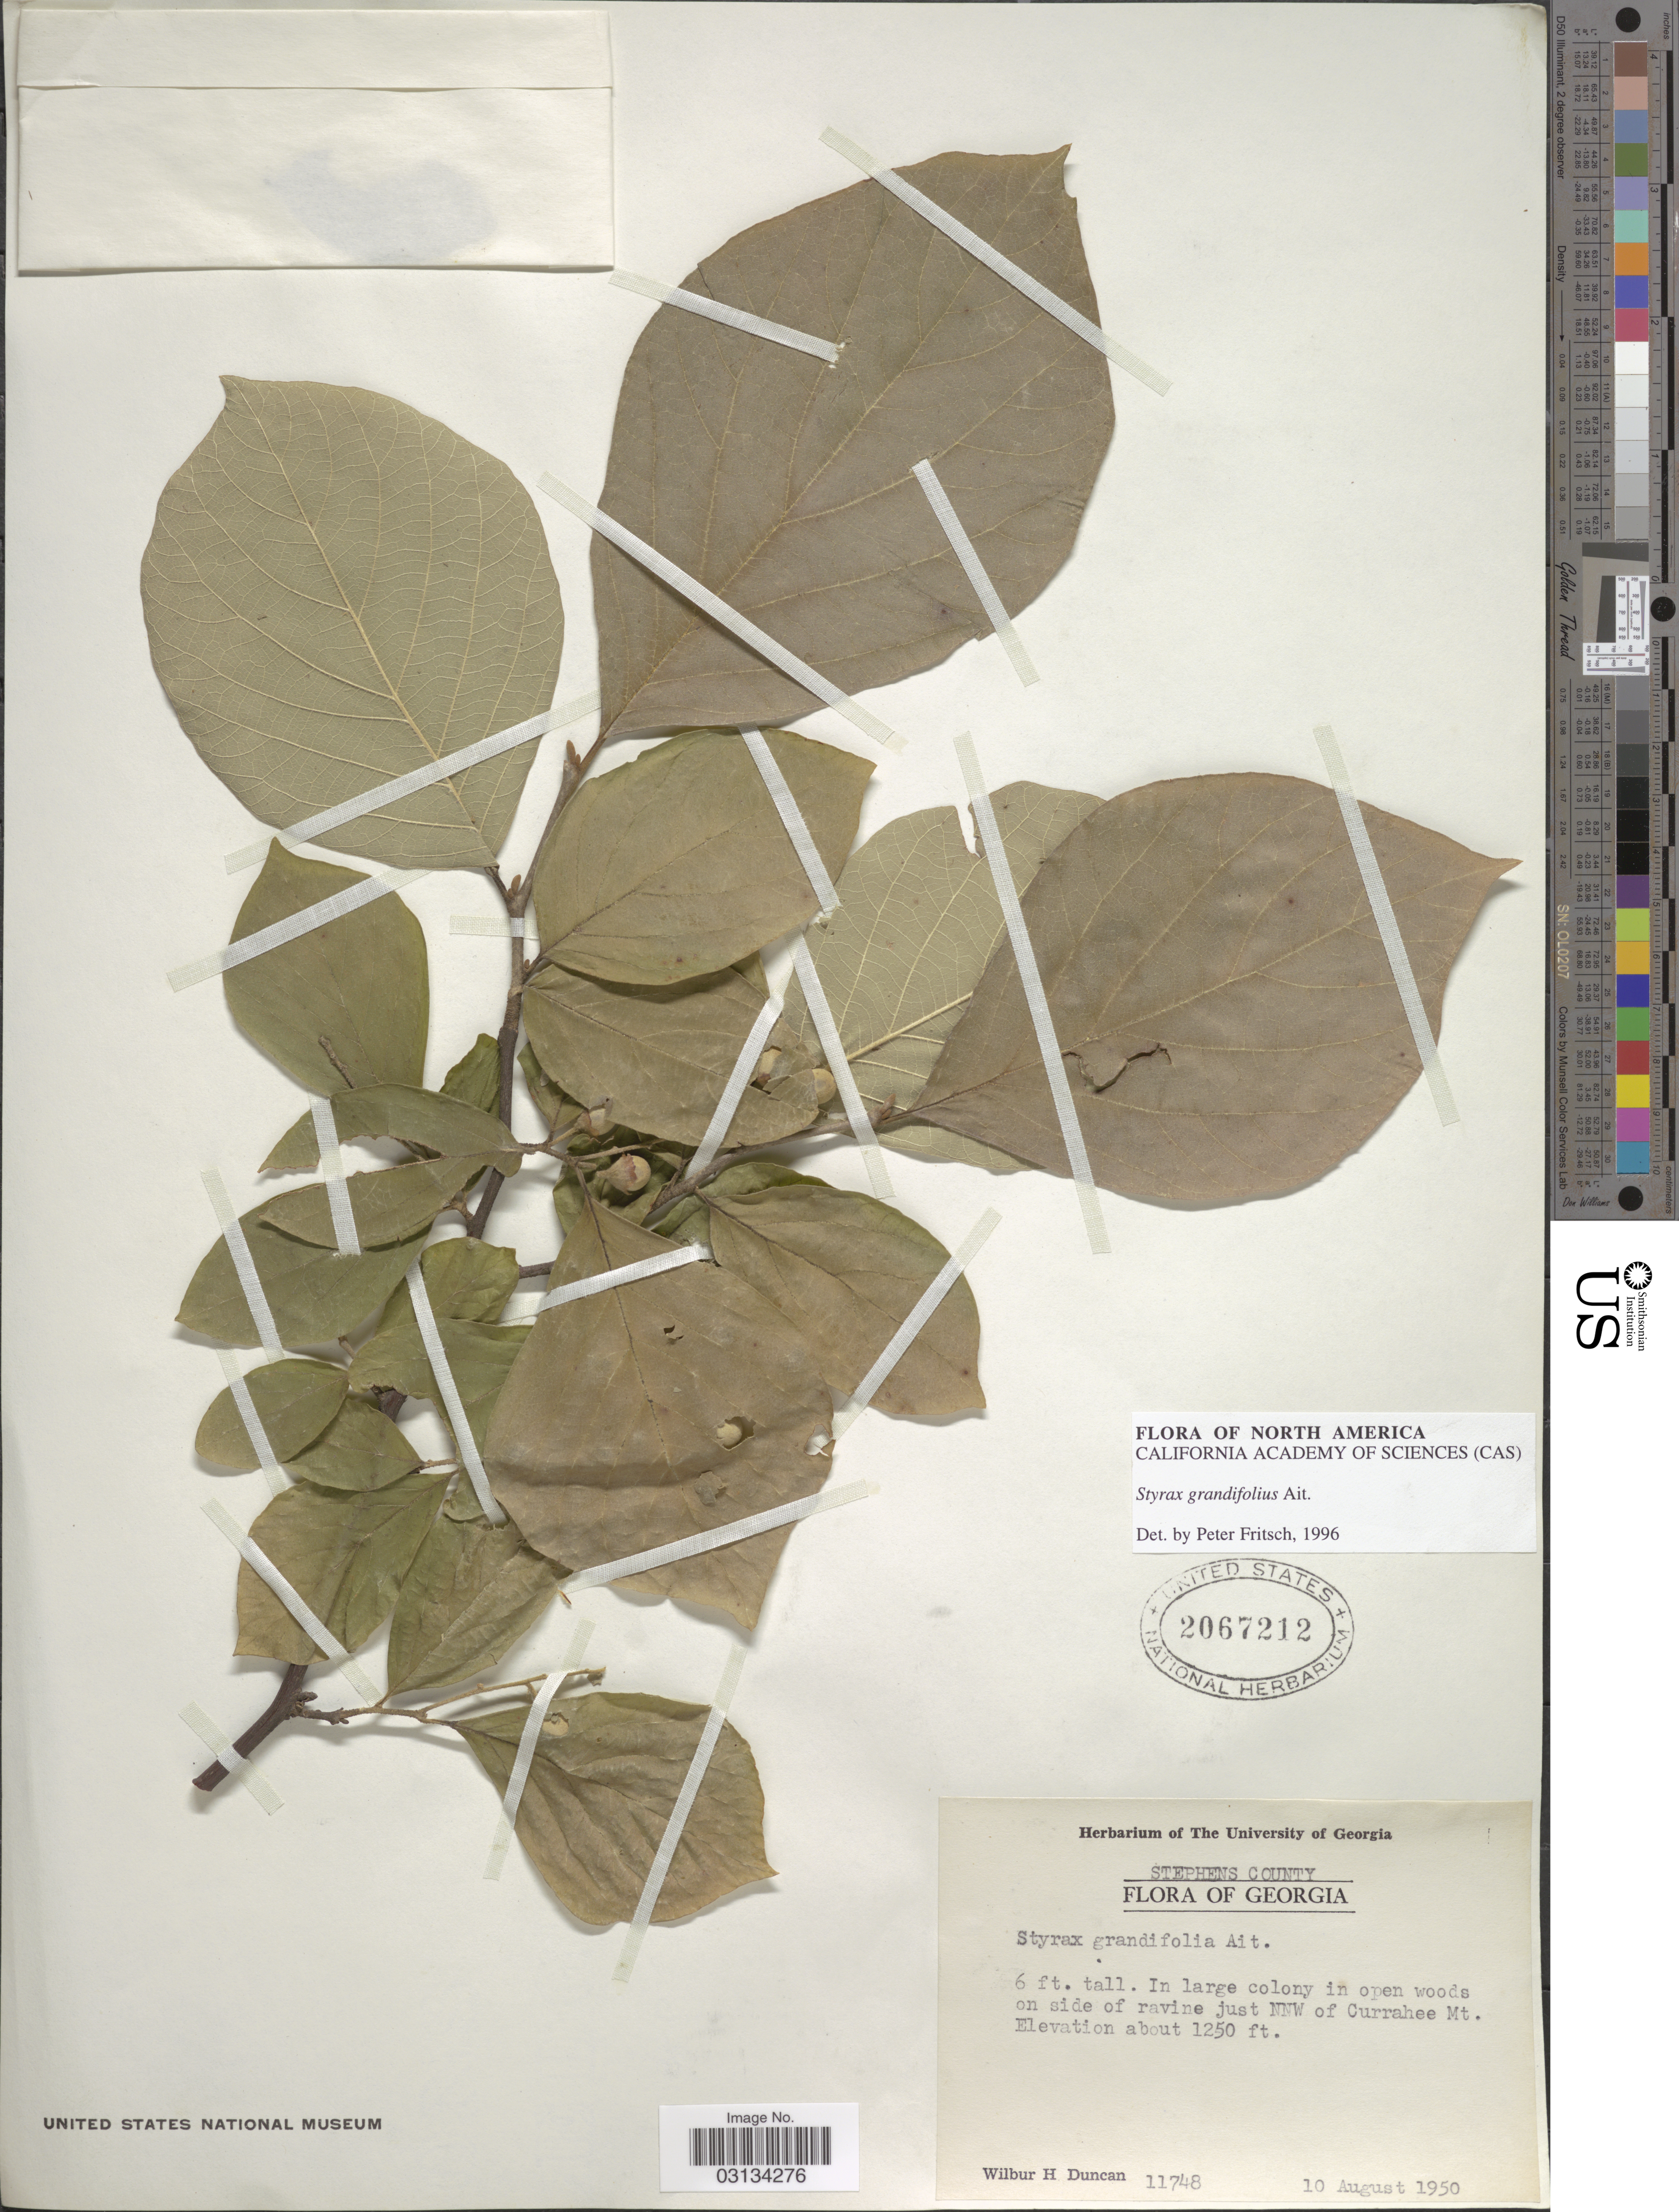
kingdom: Plantae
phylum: Tracheophyta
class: Magnoliopsida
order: Ericales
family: Styracaceae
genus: Styrax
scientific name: Styrax grandifolius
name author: Aiton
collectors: W. H. Duncan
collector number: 11748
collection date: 1950-08-10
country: United States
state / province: Georgia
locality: Stephens County. On side of ravine just NNW of Currahee Mt.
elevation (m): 381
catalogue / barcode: US 2067212